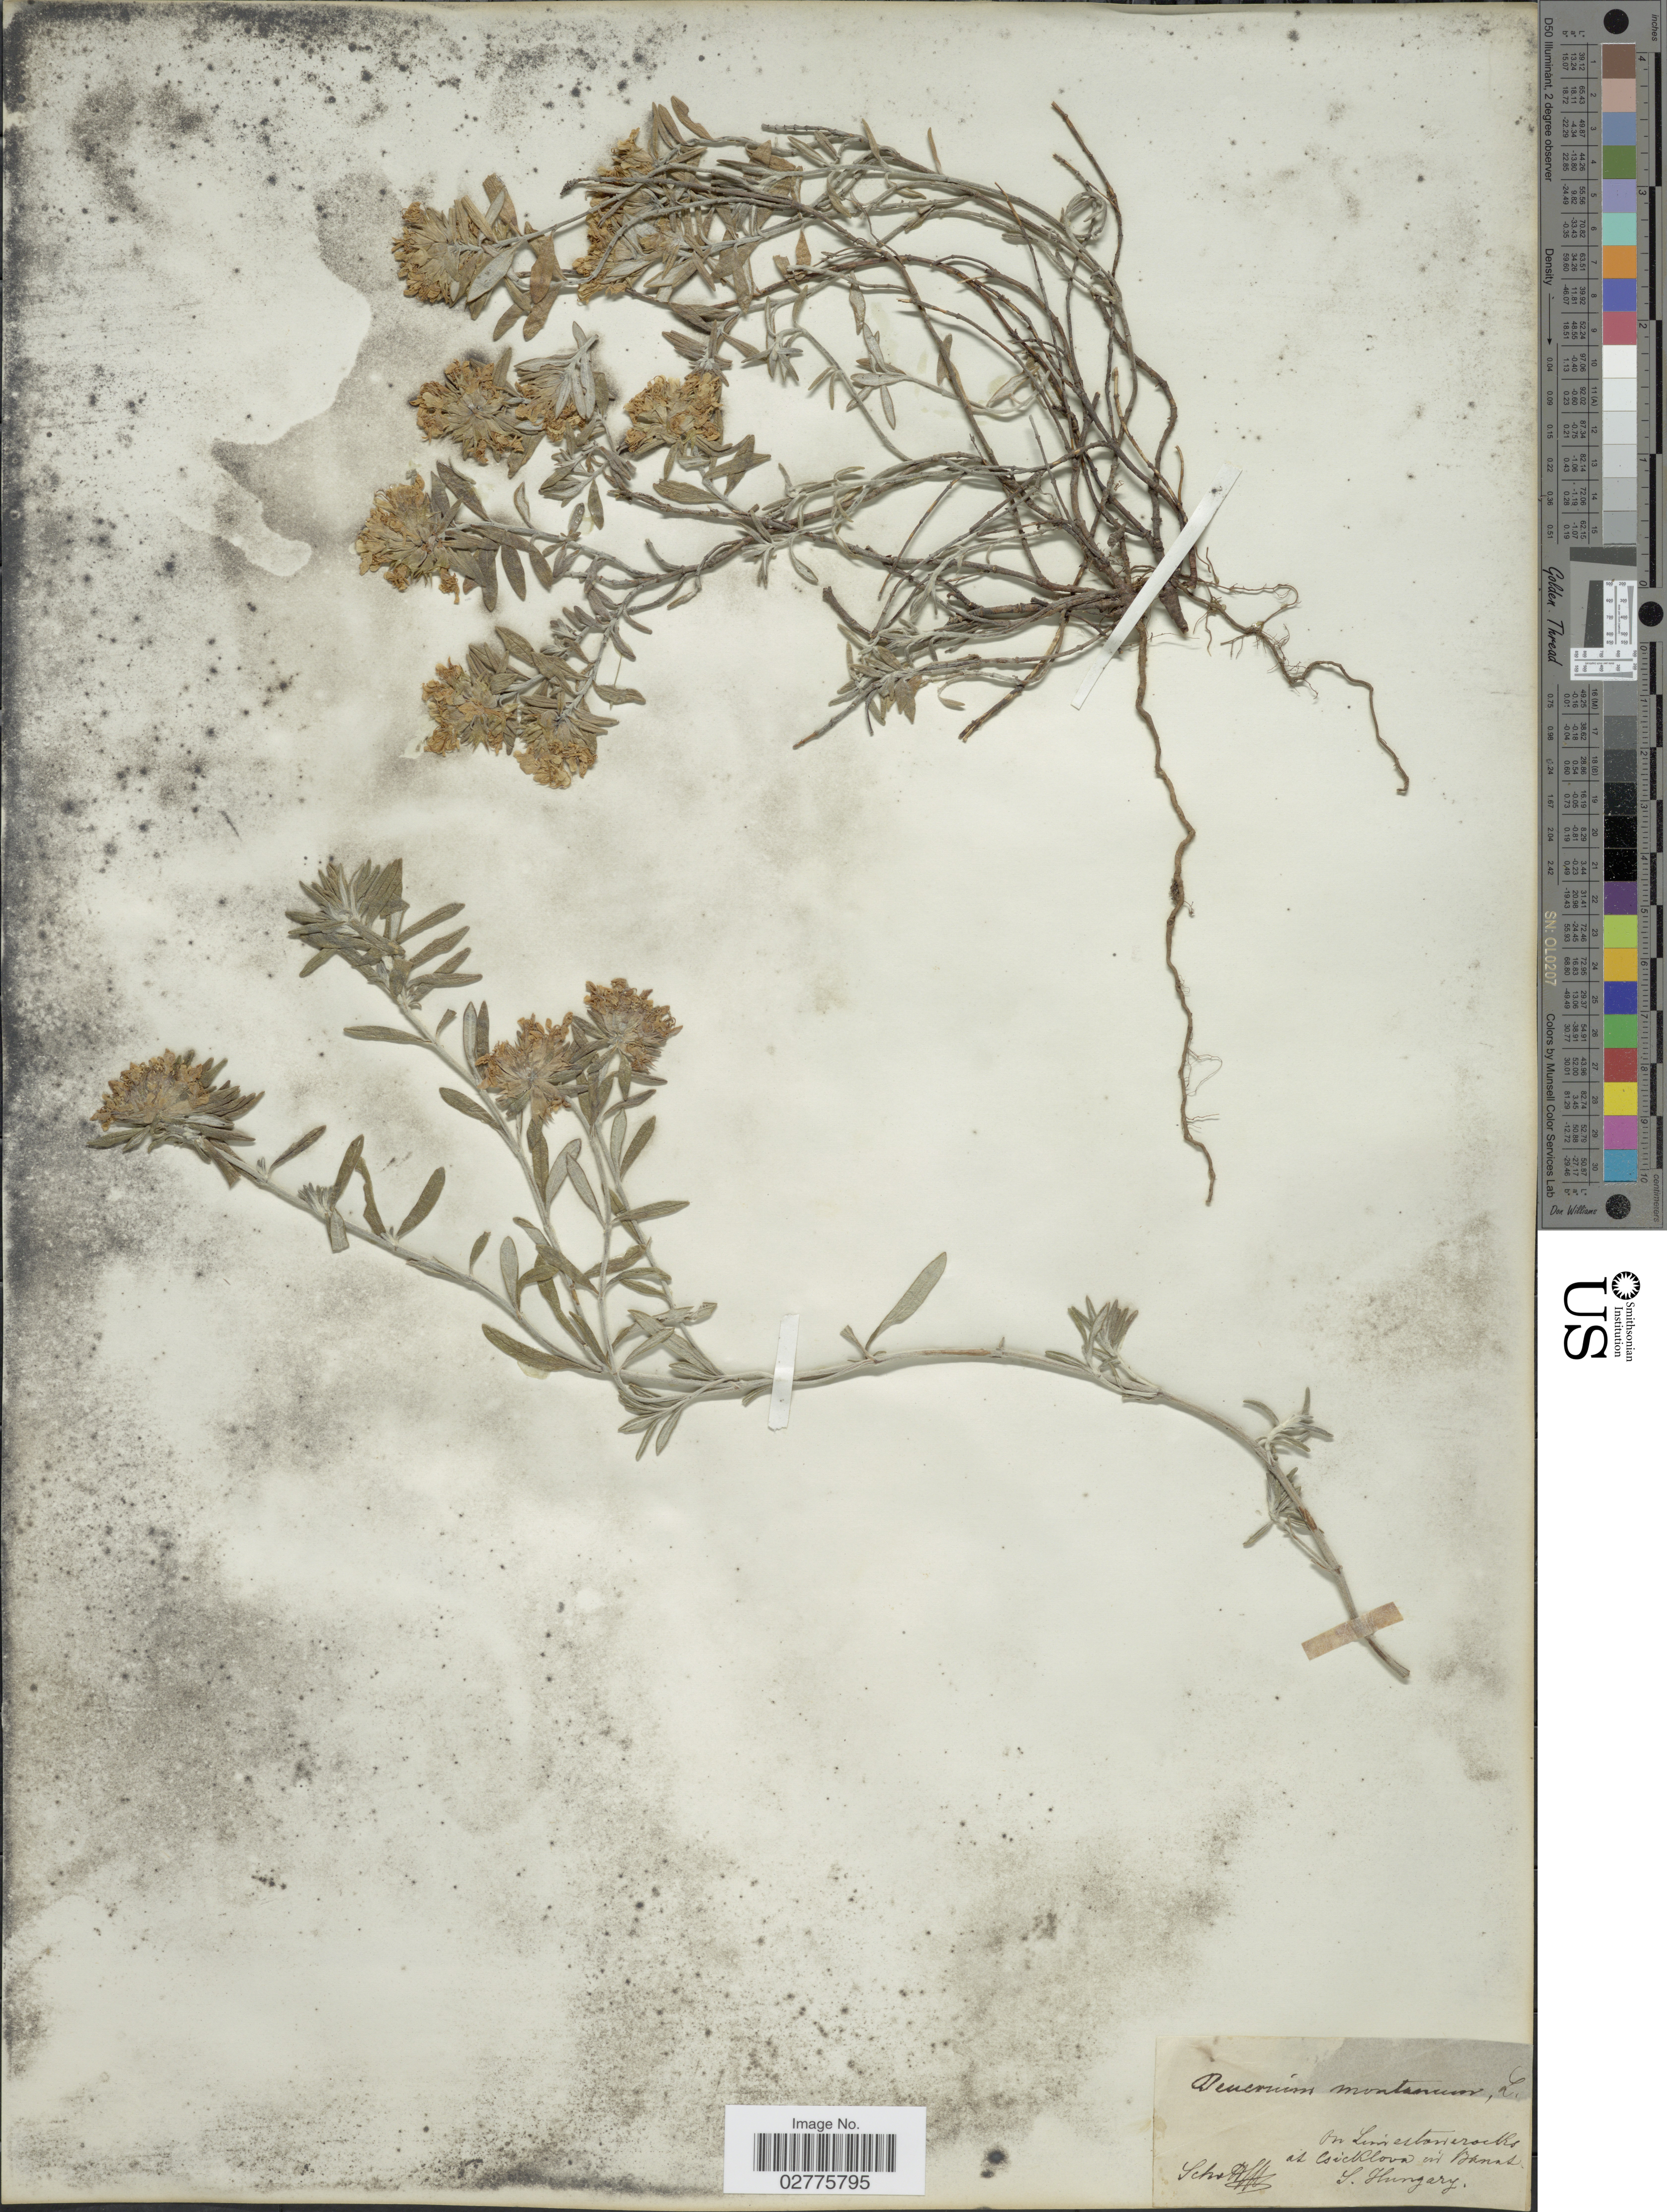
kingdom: Plantae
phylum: Tracheophyta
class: Magnoliopsida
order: Lamiales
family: Lamiaceae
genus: Teucrium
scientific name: Teucrium montanum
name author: L.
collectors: Schott, --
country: Hungary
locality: In Lini estan erochs ad Csicklova in Banat. S. Hungary.